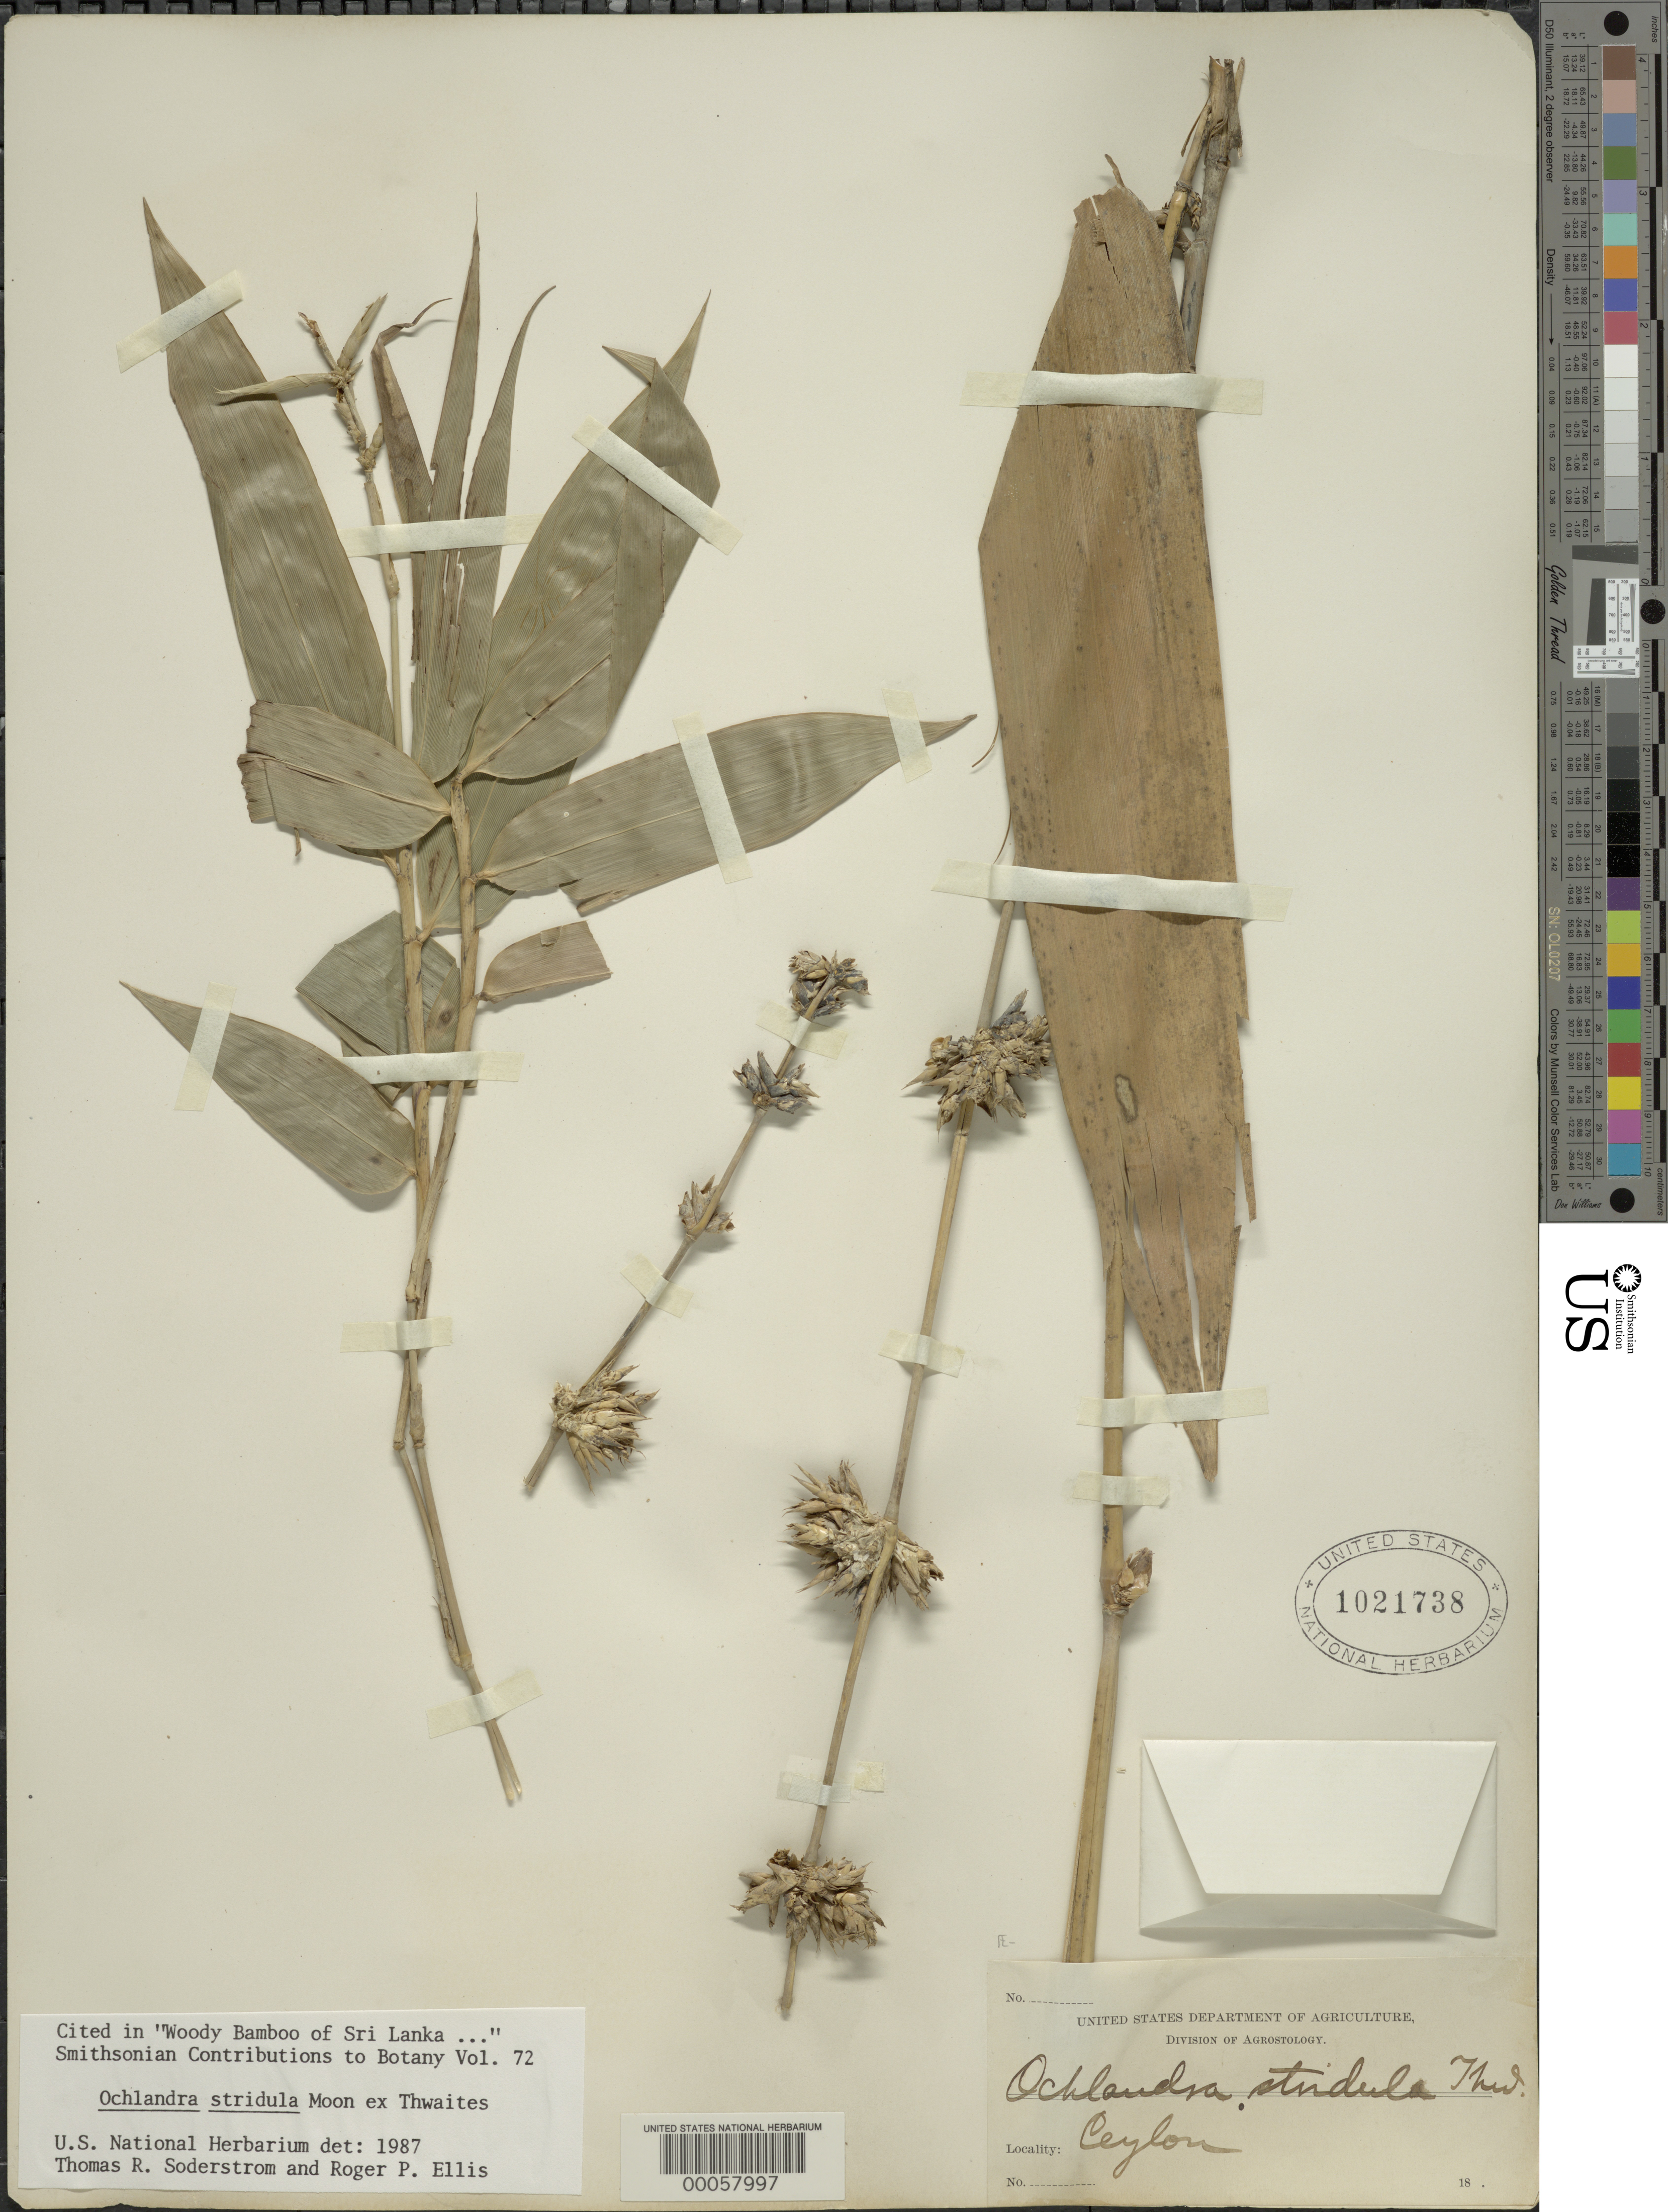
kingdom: Plantae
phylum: Tracheophyta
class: Liliopsida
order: Poales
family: Poaceae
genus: Ochlandra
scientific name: Ochlandra stridula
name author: Moon ex Thwaites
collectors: G. H. K. Thwaites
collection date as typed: without date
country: Sri Lanka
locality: Ceylon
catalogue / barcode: US 1021738